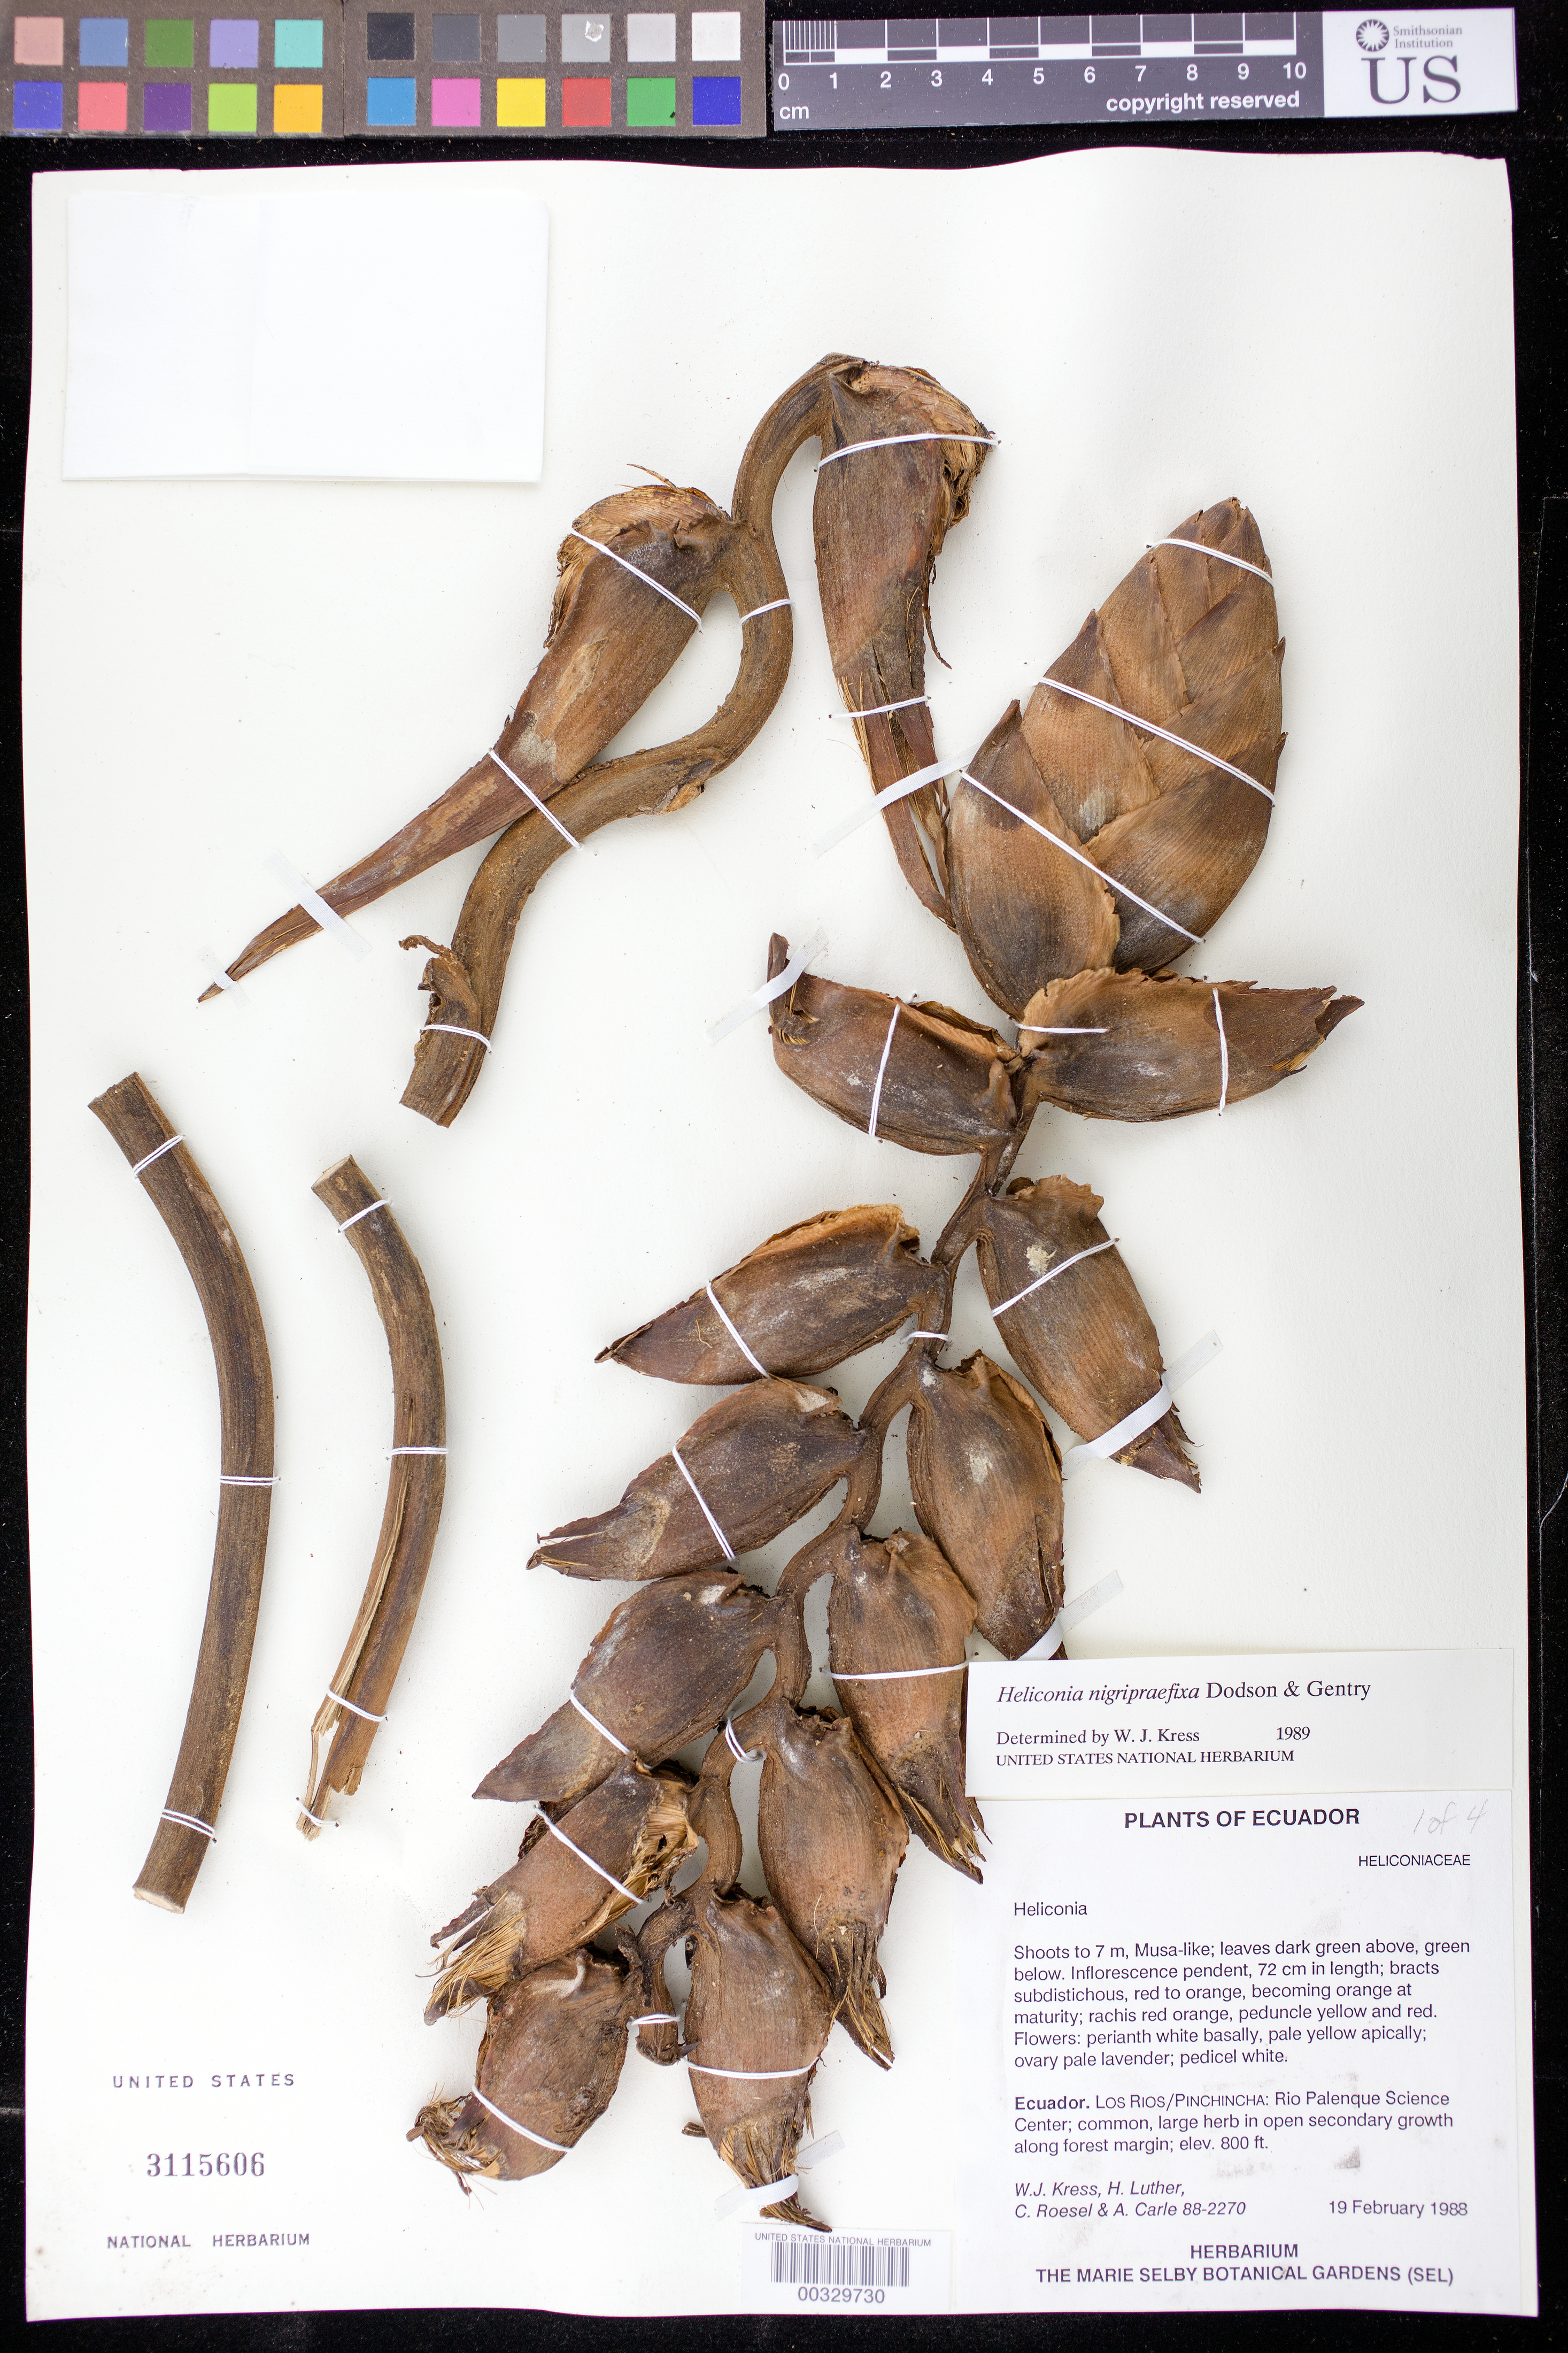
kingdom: Plantae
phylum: Tracheophyta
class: Liliopsida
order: Zingiberales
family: Heliconiaceae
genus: Heliconia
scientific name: Heliconia nigripraefixa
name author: Dodson & Gentry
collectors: W. J. Kress, Harry E. Luther, C. S. Roesel & A. Carle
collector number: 88-2270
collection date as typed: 19 Feb 1988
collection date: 1988-02-19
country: Ecuador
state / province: Los Ríos / Pichincha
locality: Rio palenque science center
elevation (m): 244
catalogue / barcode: US 3115606